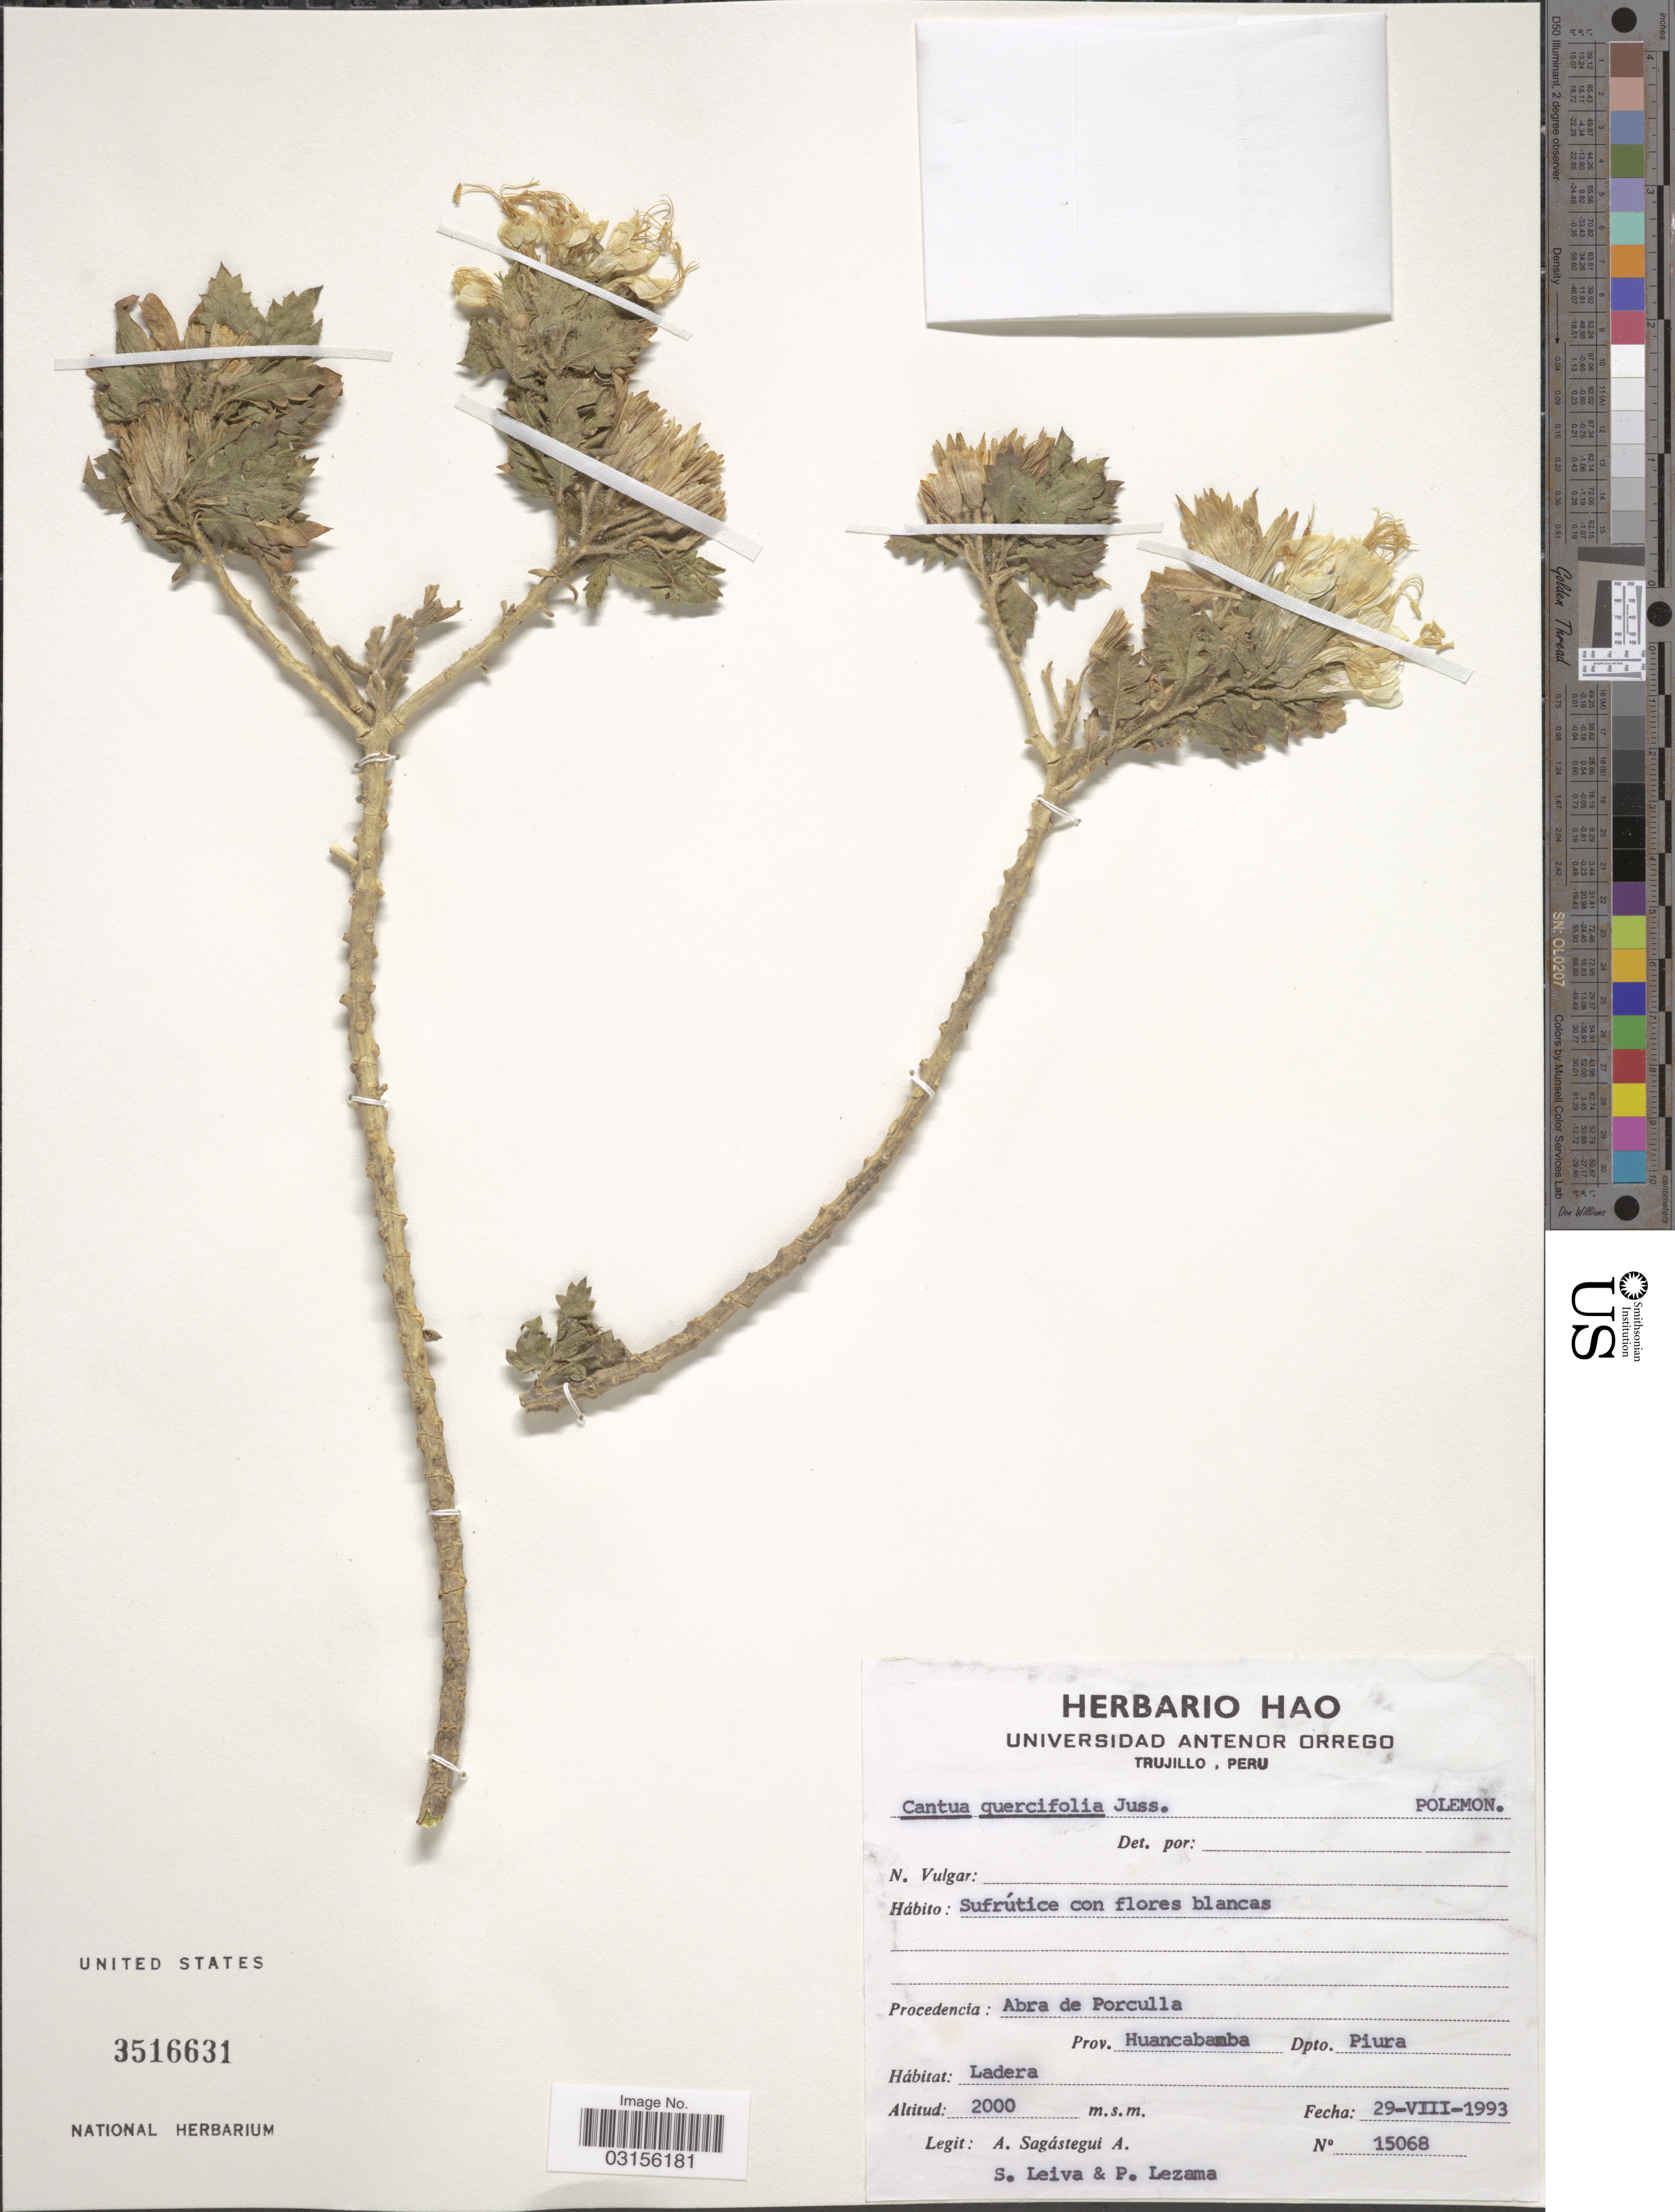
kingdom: Plantae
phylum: Tracheophyta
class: Magnoliopsida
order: Ericales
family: Polemoniaceae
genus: Cantua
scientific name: Cantua quercifolia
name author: Juss.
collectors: A. Sagástegui A., S. Leiva & P. Lezama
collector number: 15068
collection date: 1993-08-29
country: Peru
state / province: Piura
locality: Procedencia: Abra de Porculla. Prov. Huancabamba. Dpto. Piura.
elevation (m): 2000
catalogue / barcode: US 3516631